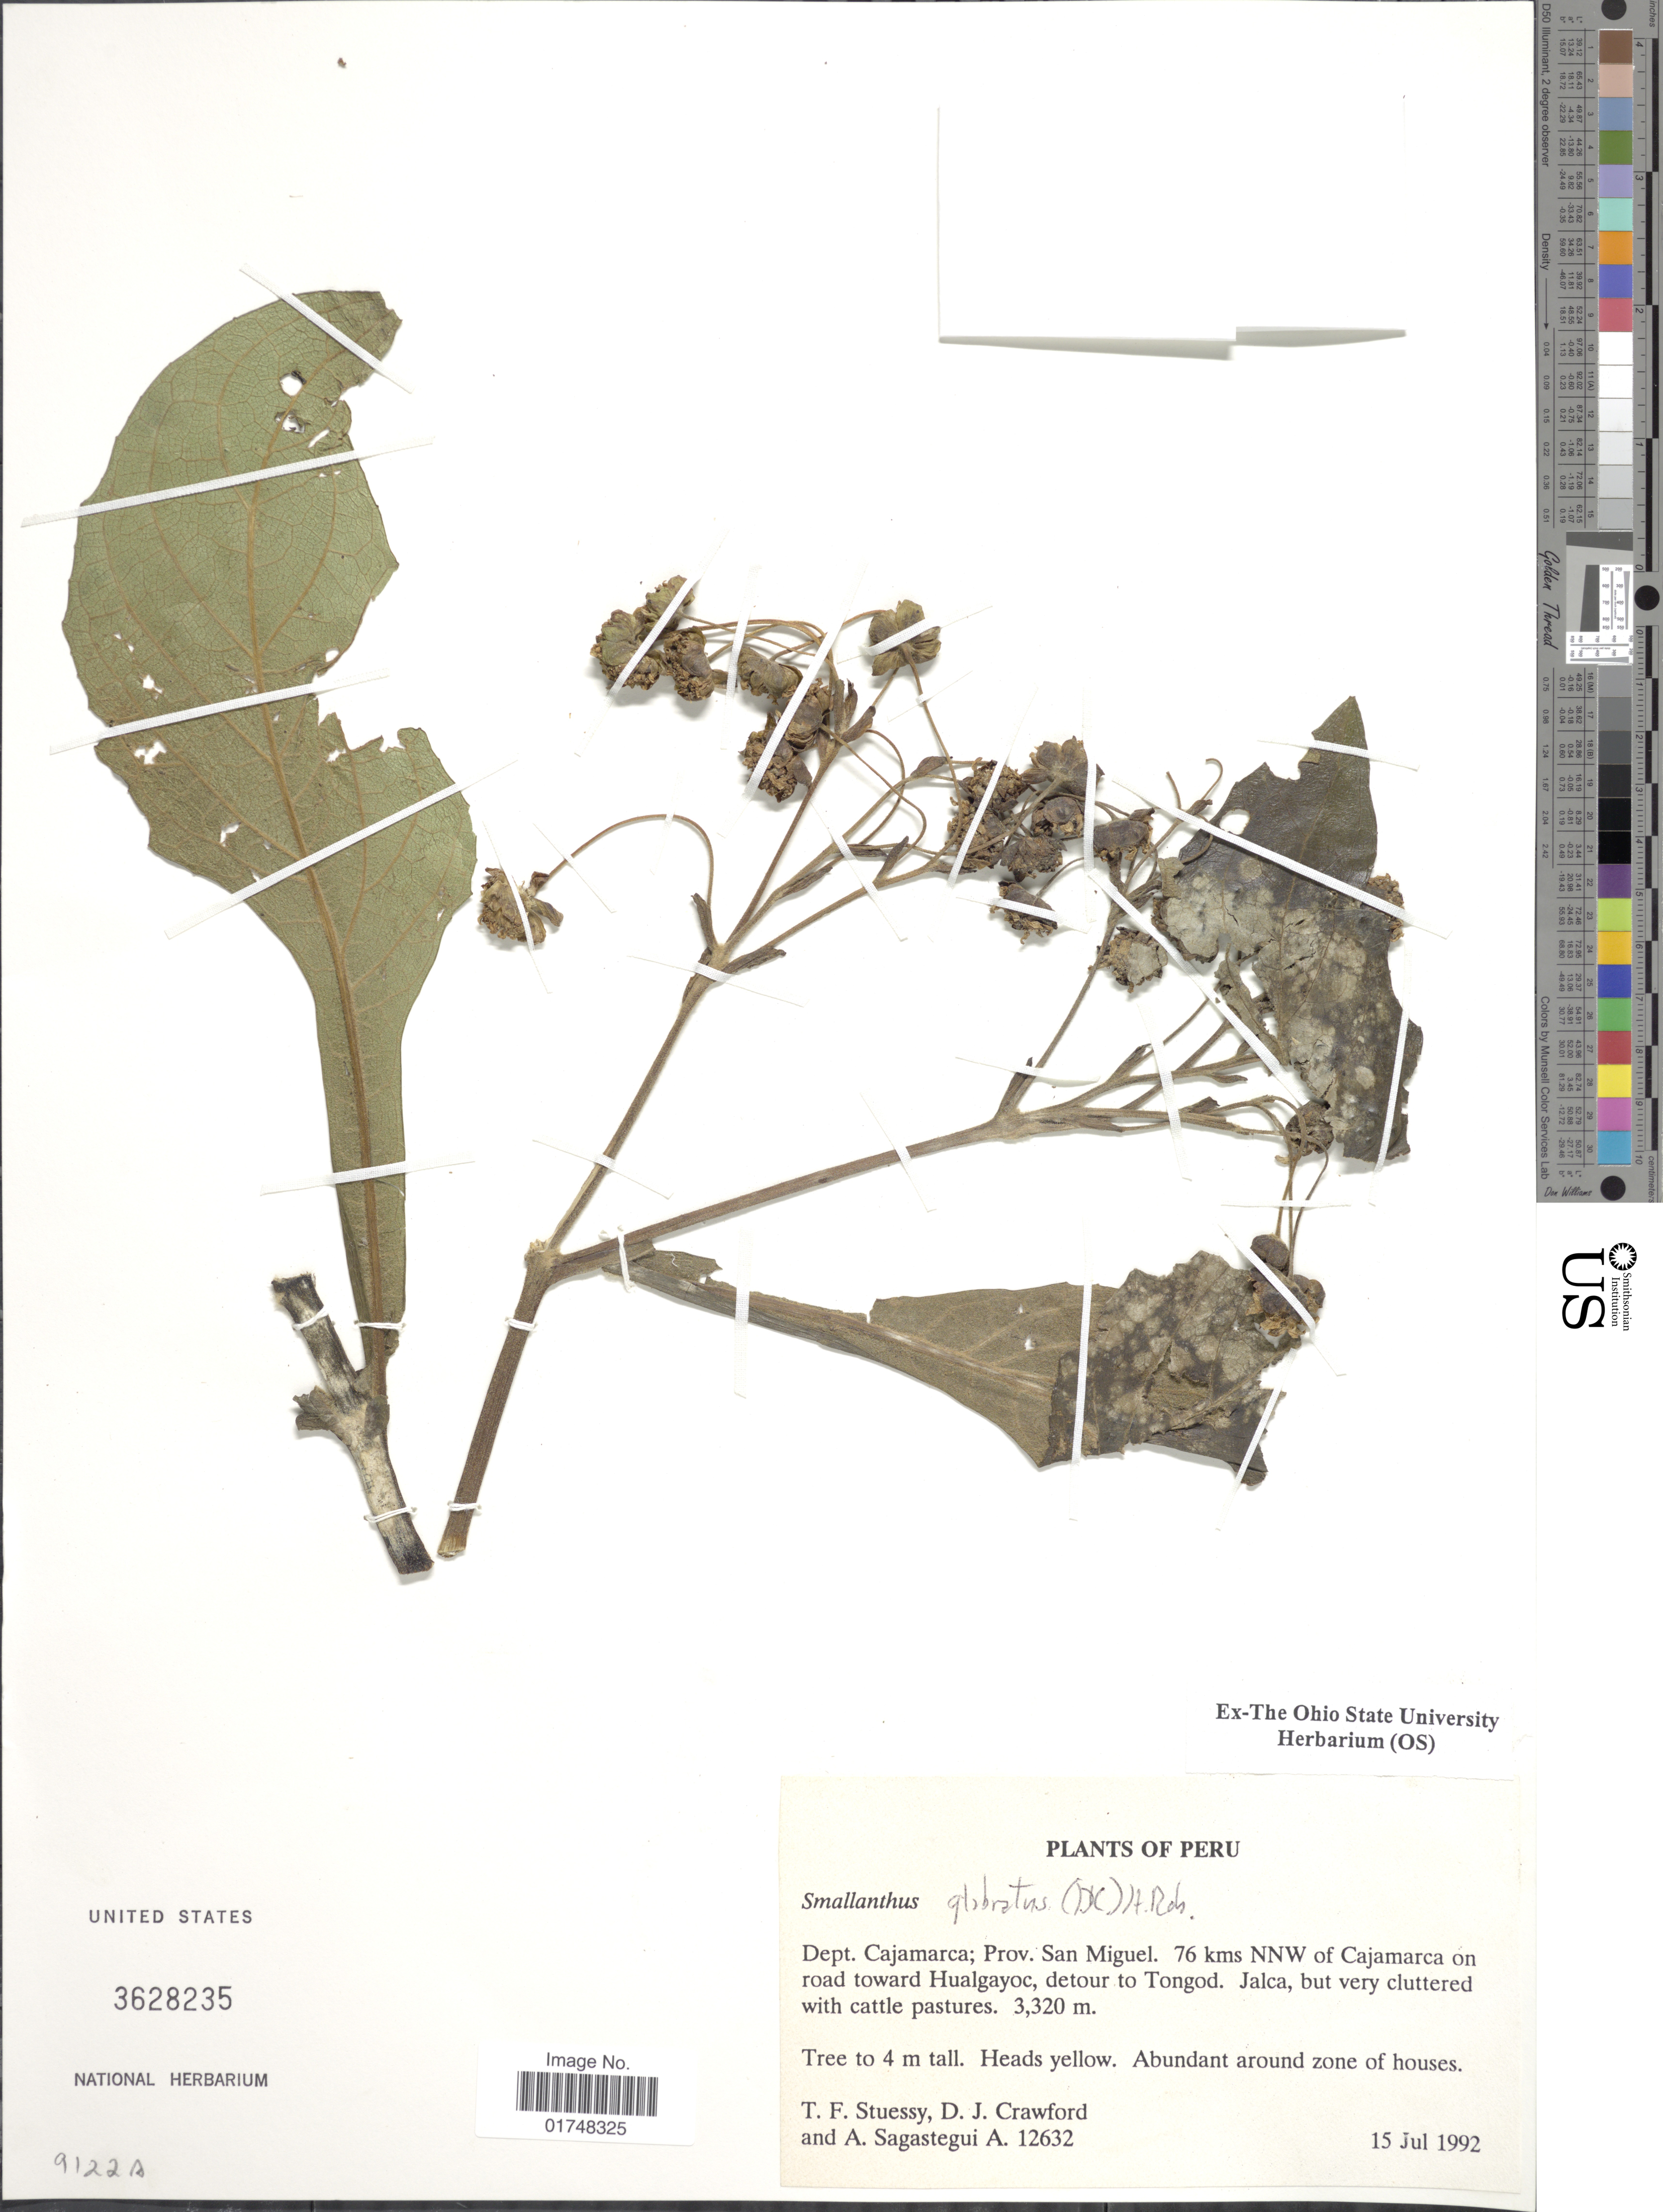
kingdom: Plantae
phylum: Tracheophyta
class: Magnoliopsida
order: Asterales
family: Asteraceae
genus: Smallanthus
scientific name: Smallanthus glabratus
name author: (DC.) H. Rob.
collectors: T. Stuessy, D. Crawford & A. Sagástegui A.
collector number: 12632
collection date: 1992-07-15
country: Peru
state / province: Cajamarca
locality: Prov. San Miguel, 76 kms NNE of Cajamarca on road toward Hualgayoc, detour to Tongod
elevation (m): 3320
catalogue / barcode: US 3628235